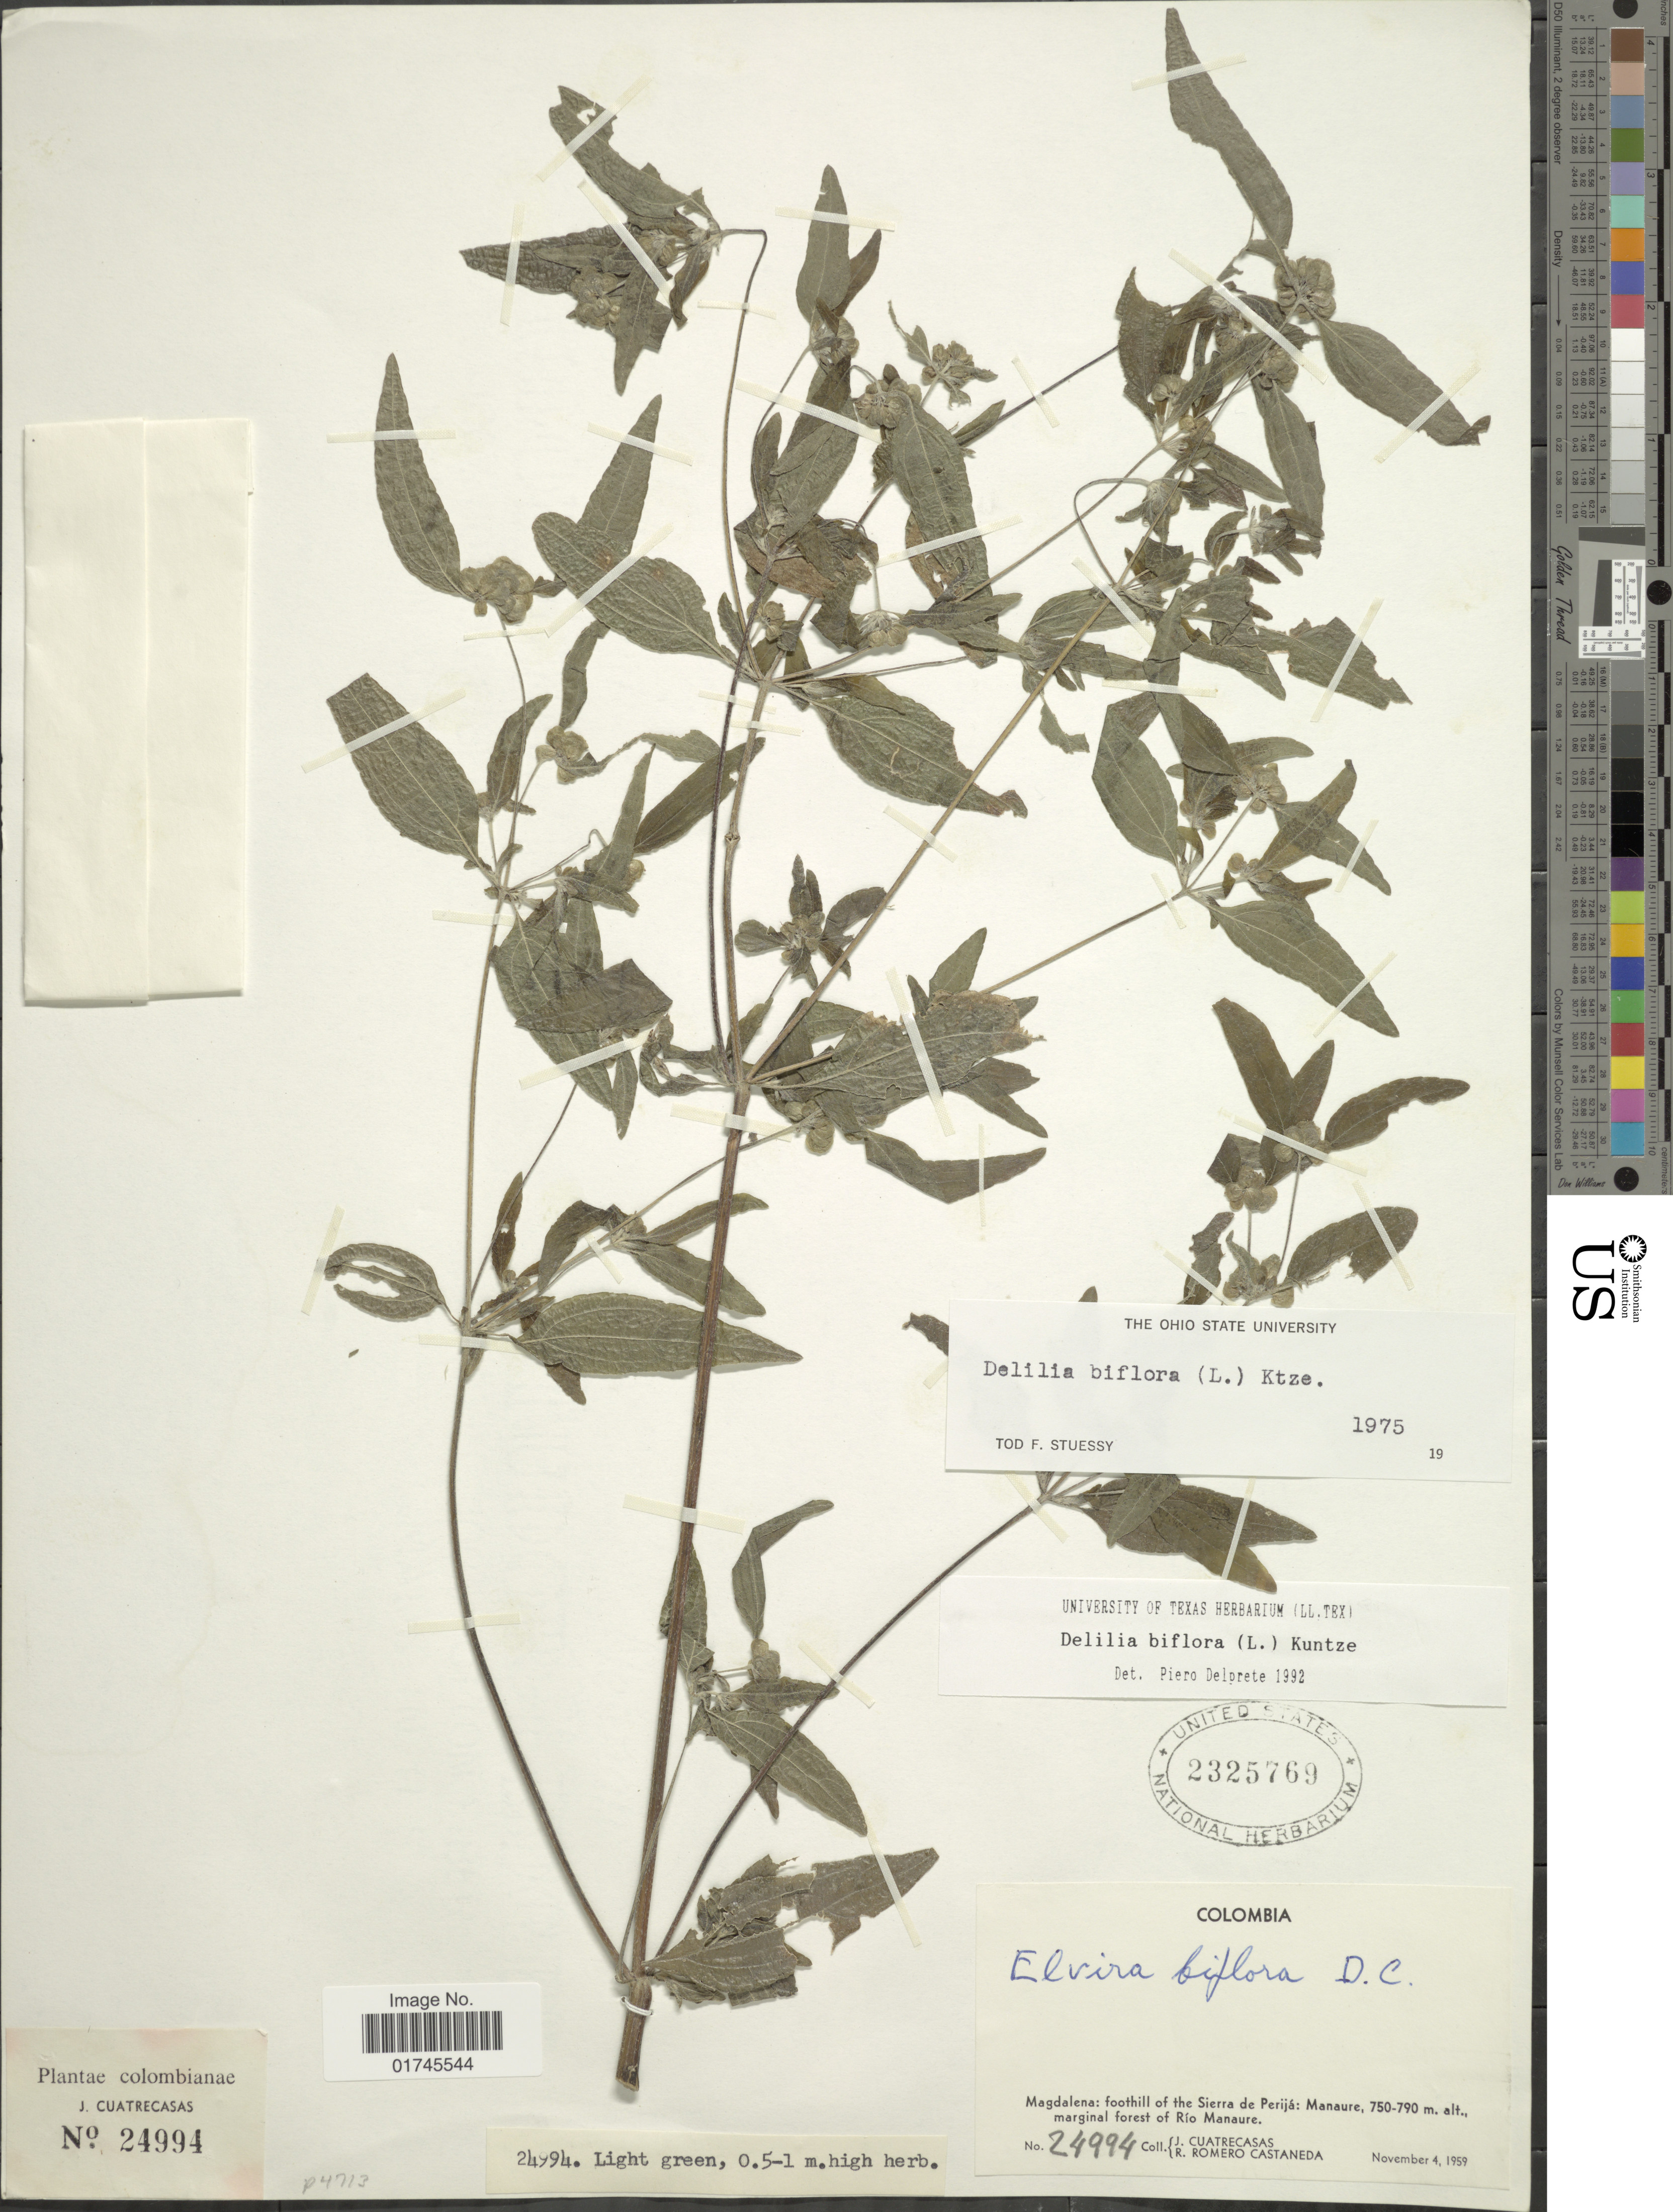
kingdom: Plantae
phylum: Tracheophyta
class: Magnoliopsida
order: Asterales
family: Asteraceae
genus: Delilia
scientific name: Delilia biflora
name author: (L.) Kuntze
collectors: J. Cuatrecasas & R. Romero Castañeda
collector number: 24994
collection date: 1959-11-04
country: Colombia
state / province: Magdalena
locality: Foothill of the Sierra de Perijá: Manaure, marginal forest of Río Manaure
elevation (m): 750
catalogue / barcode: US 2325769